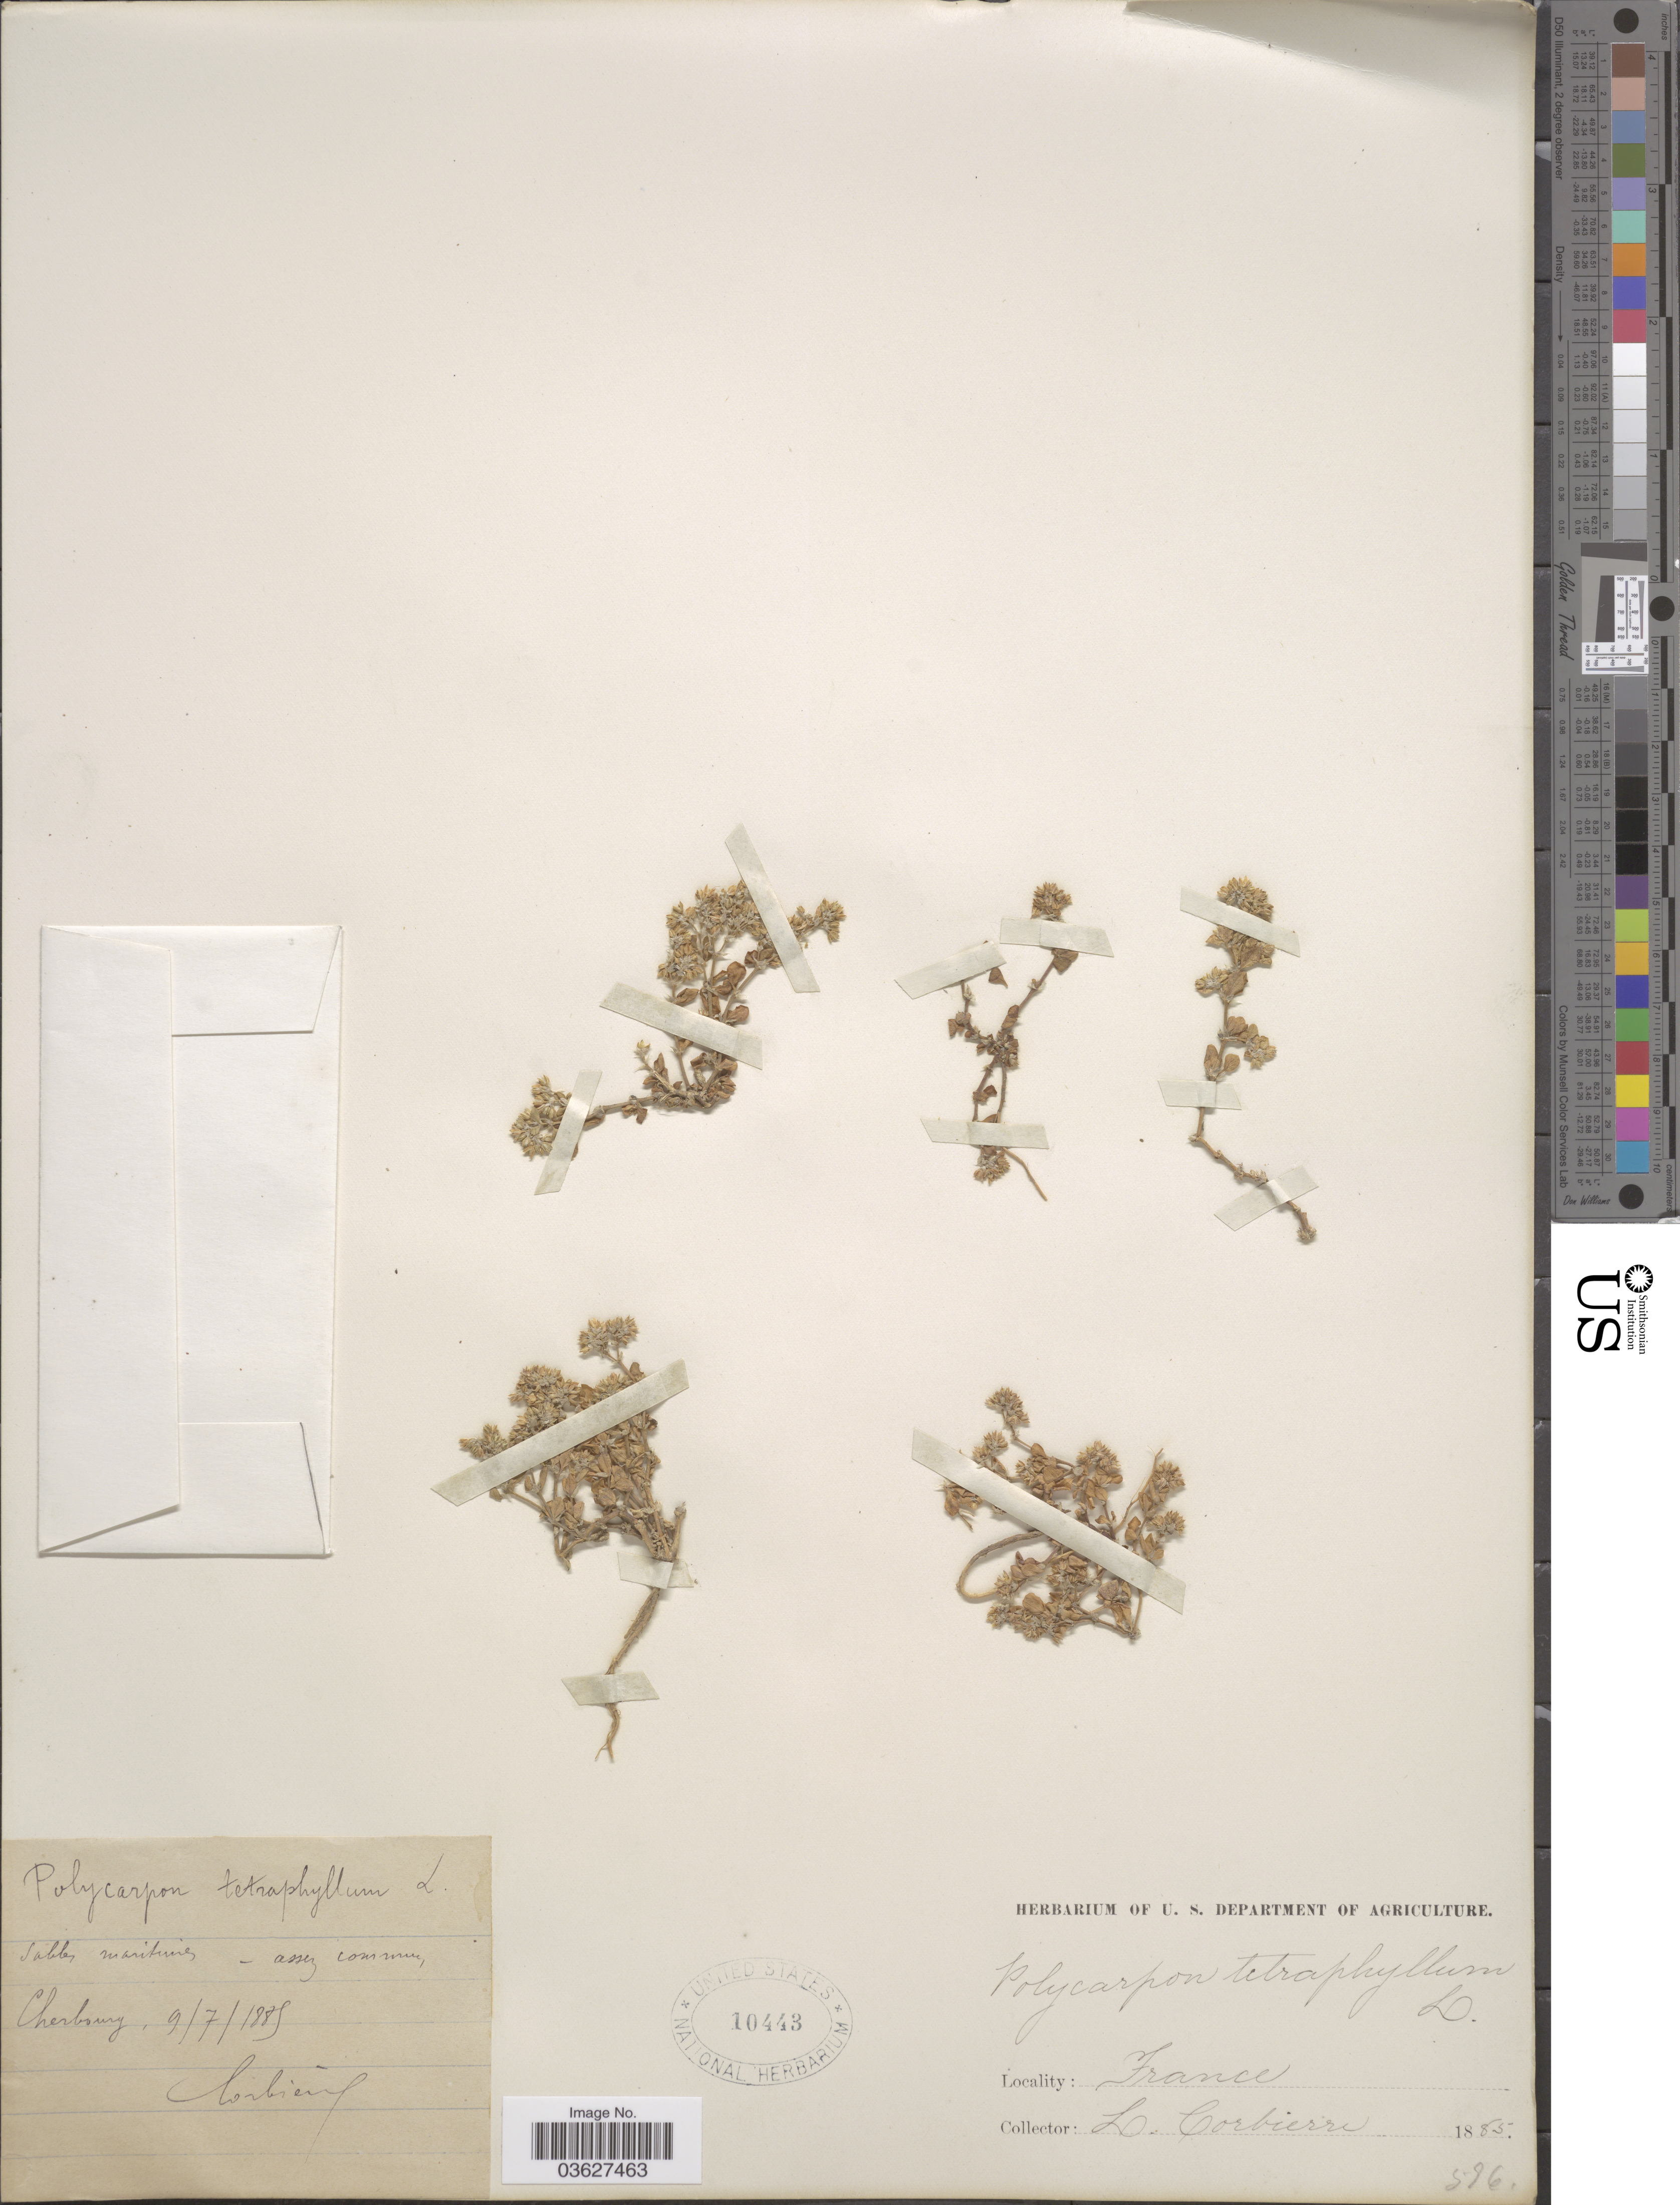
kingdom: Plantae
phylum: Tracheophyta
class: Magnoliopsida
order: Caryophyllales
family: Caryophyllaceae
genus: Polycarpon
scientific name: Polycarpon tetraphyllum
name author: (L.) L.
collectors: L. Corbière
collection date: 1885-07-09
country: France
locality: Cherbourg.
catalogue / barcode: US 10443